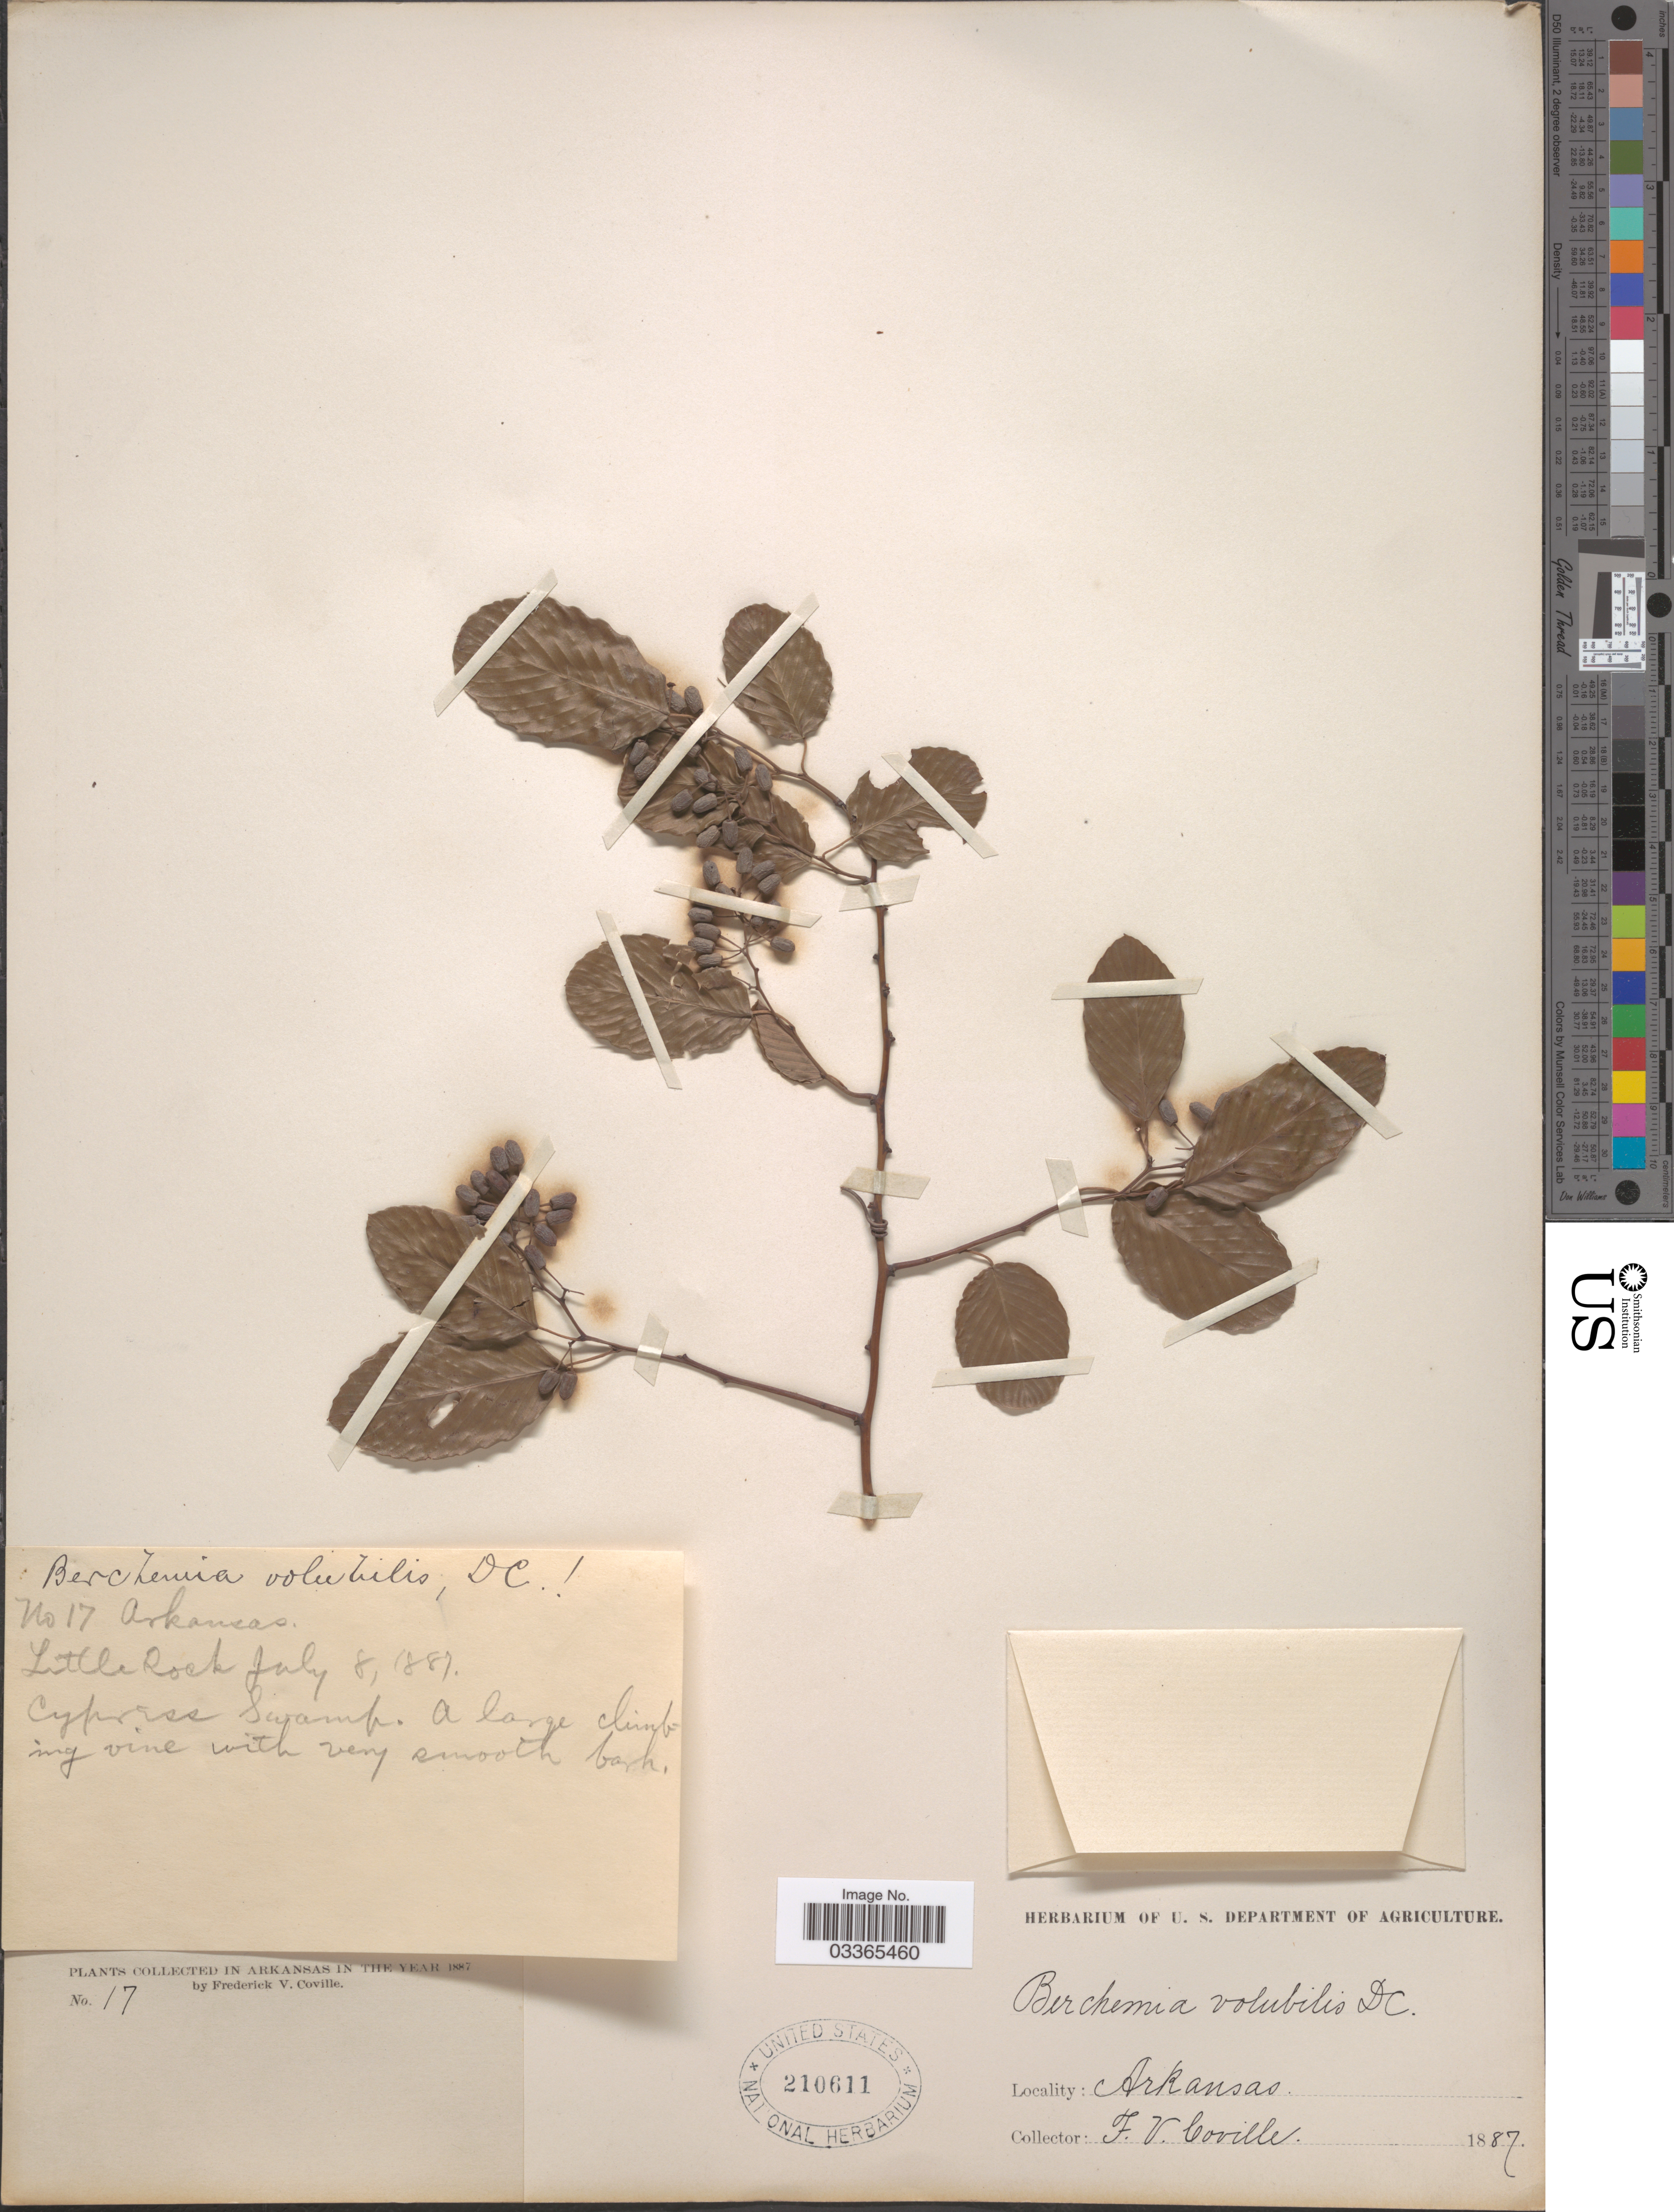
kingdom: Plantae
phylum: Tracheophyta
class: Magnoliopsida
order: Rosales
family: Rhamnaceae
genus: Berchemia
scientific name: Berchemia scandens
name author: (Hill) K. Koch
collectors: F. V. Coville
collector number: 17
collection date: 1887-07-08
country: United States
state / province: Arkansas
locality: Little Rock.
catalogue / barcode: US 210611